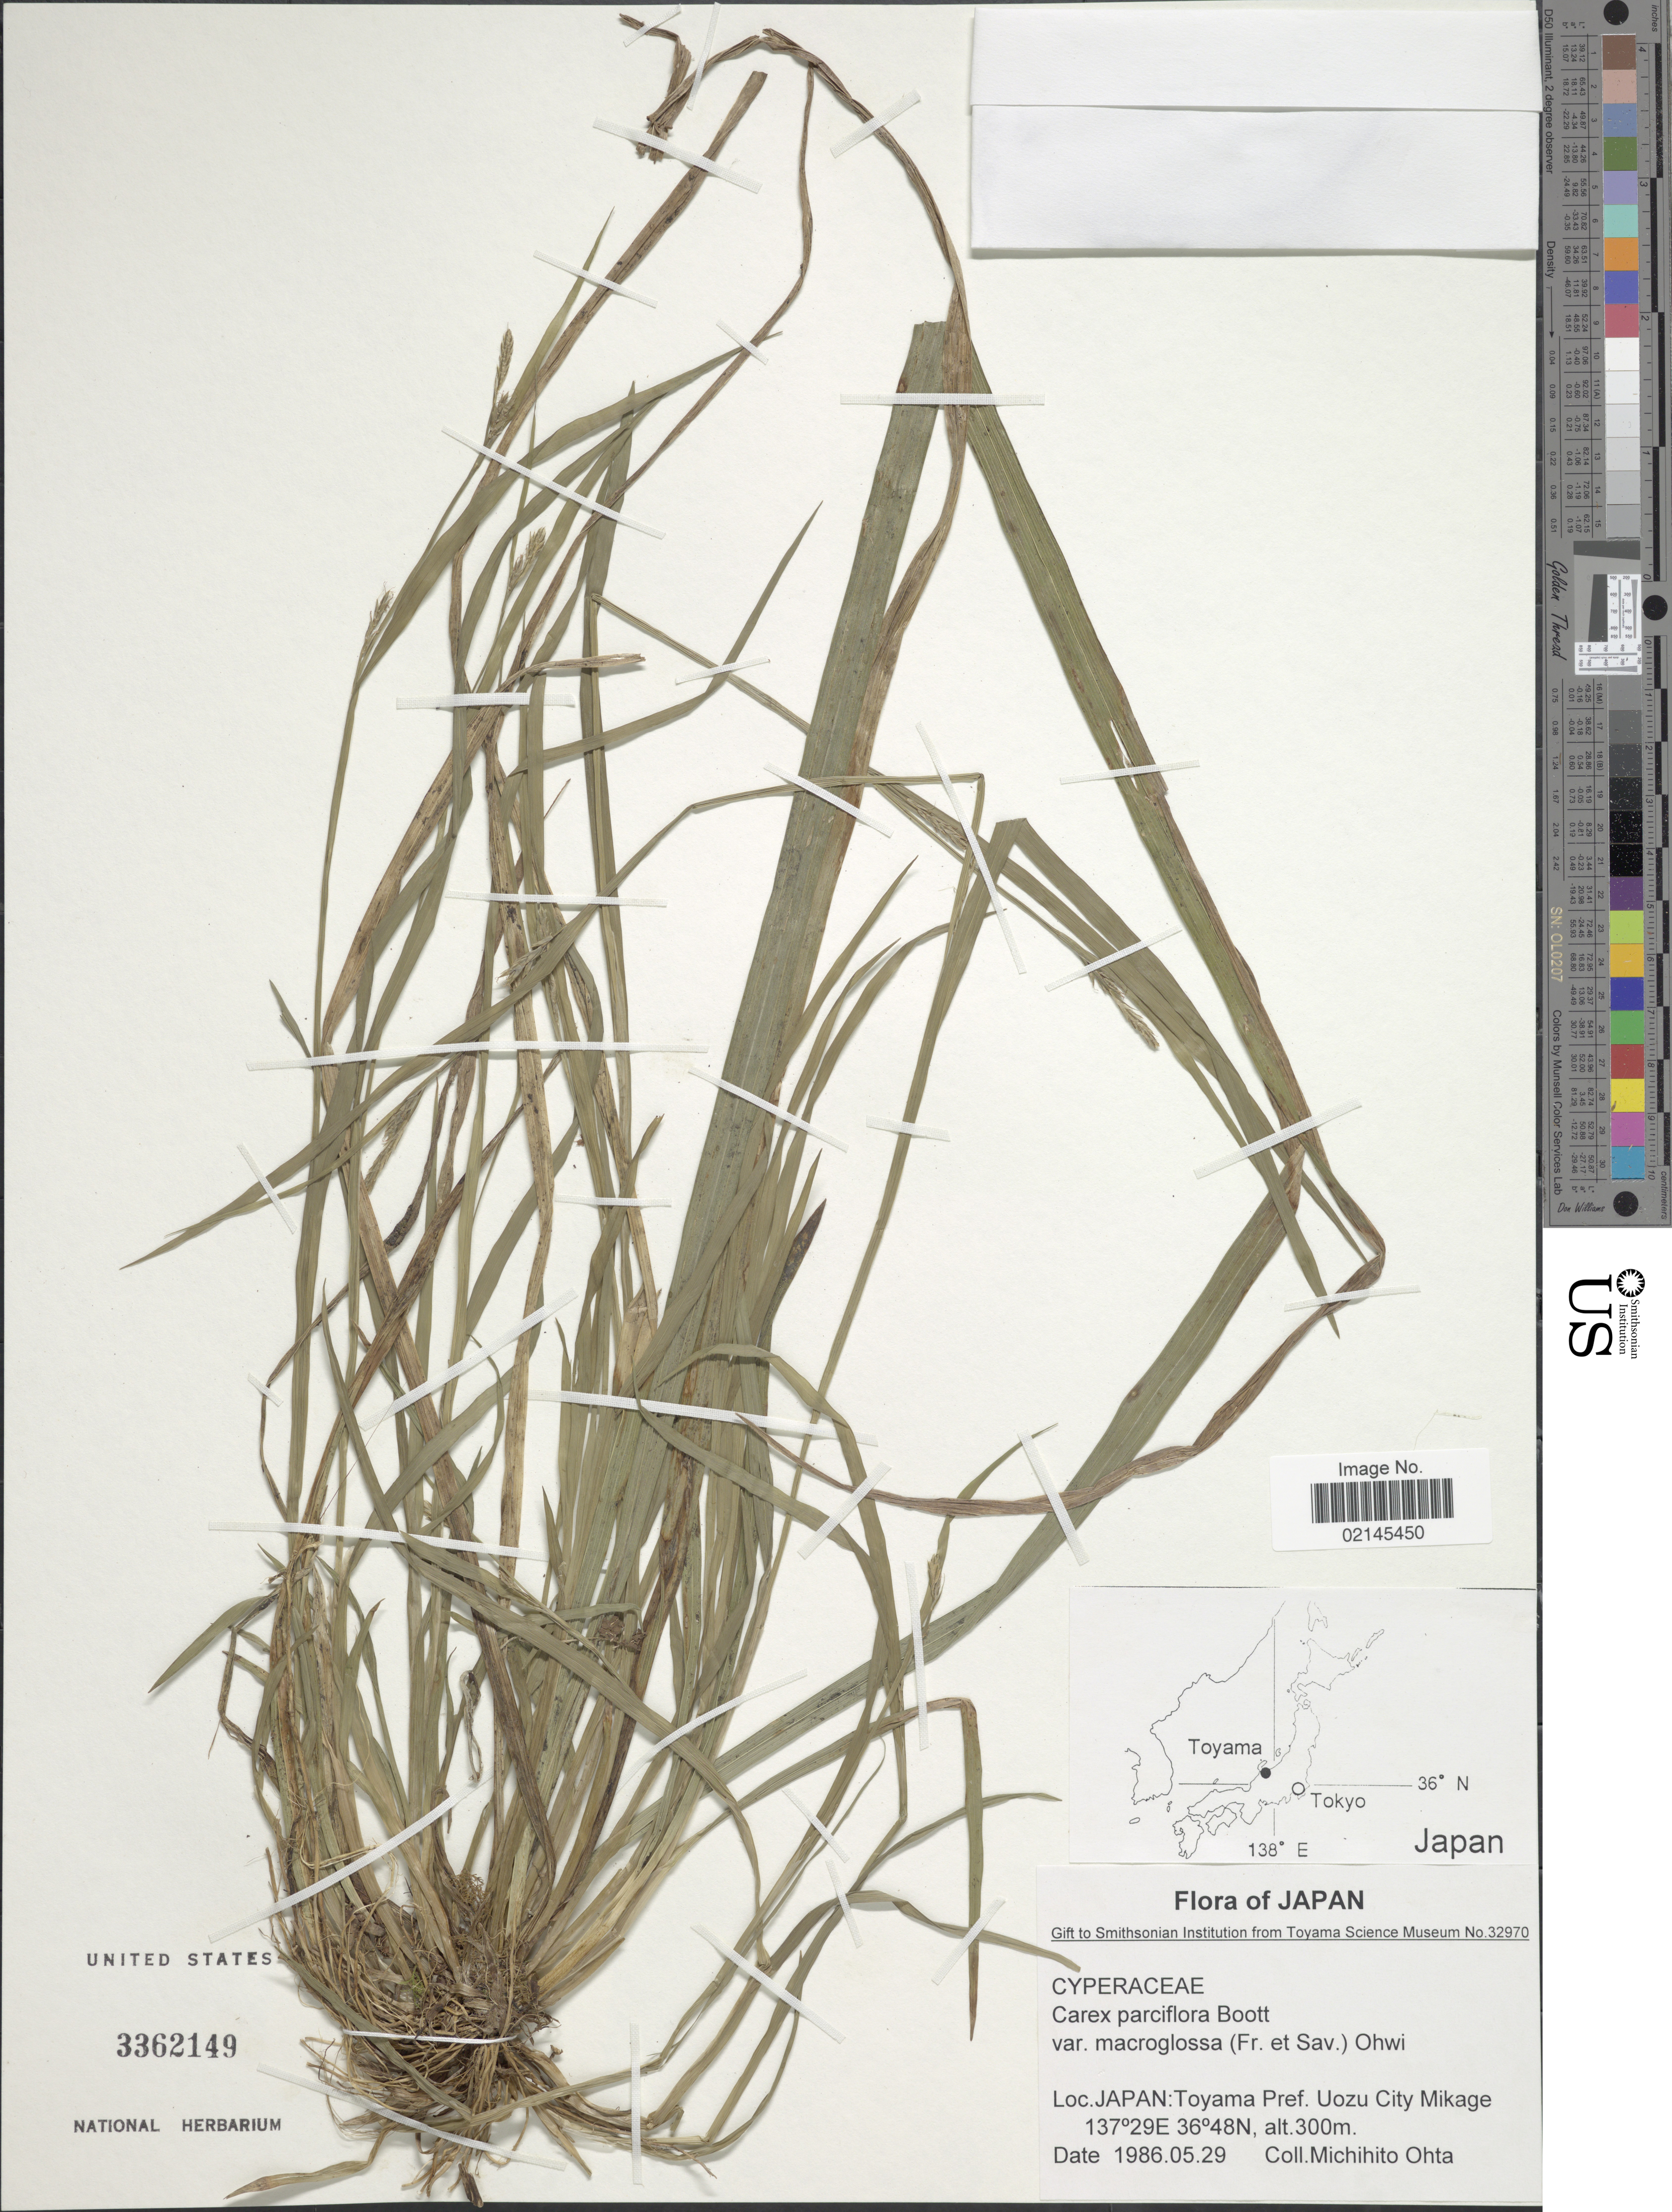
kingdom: Plantae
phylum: Tracheophyta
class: Liliopsida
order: Poales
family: Cyperaceae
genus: Carex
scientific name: Carex parciflora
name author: Boott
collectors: M. Ohta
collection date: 1986-05-29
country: Japan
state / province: Toyama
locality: Toyama Pref. Uozu City Mikage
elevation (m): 300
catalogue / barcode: US 3362149